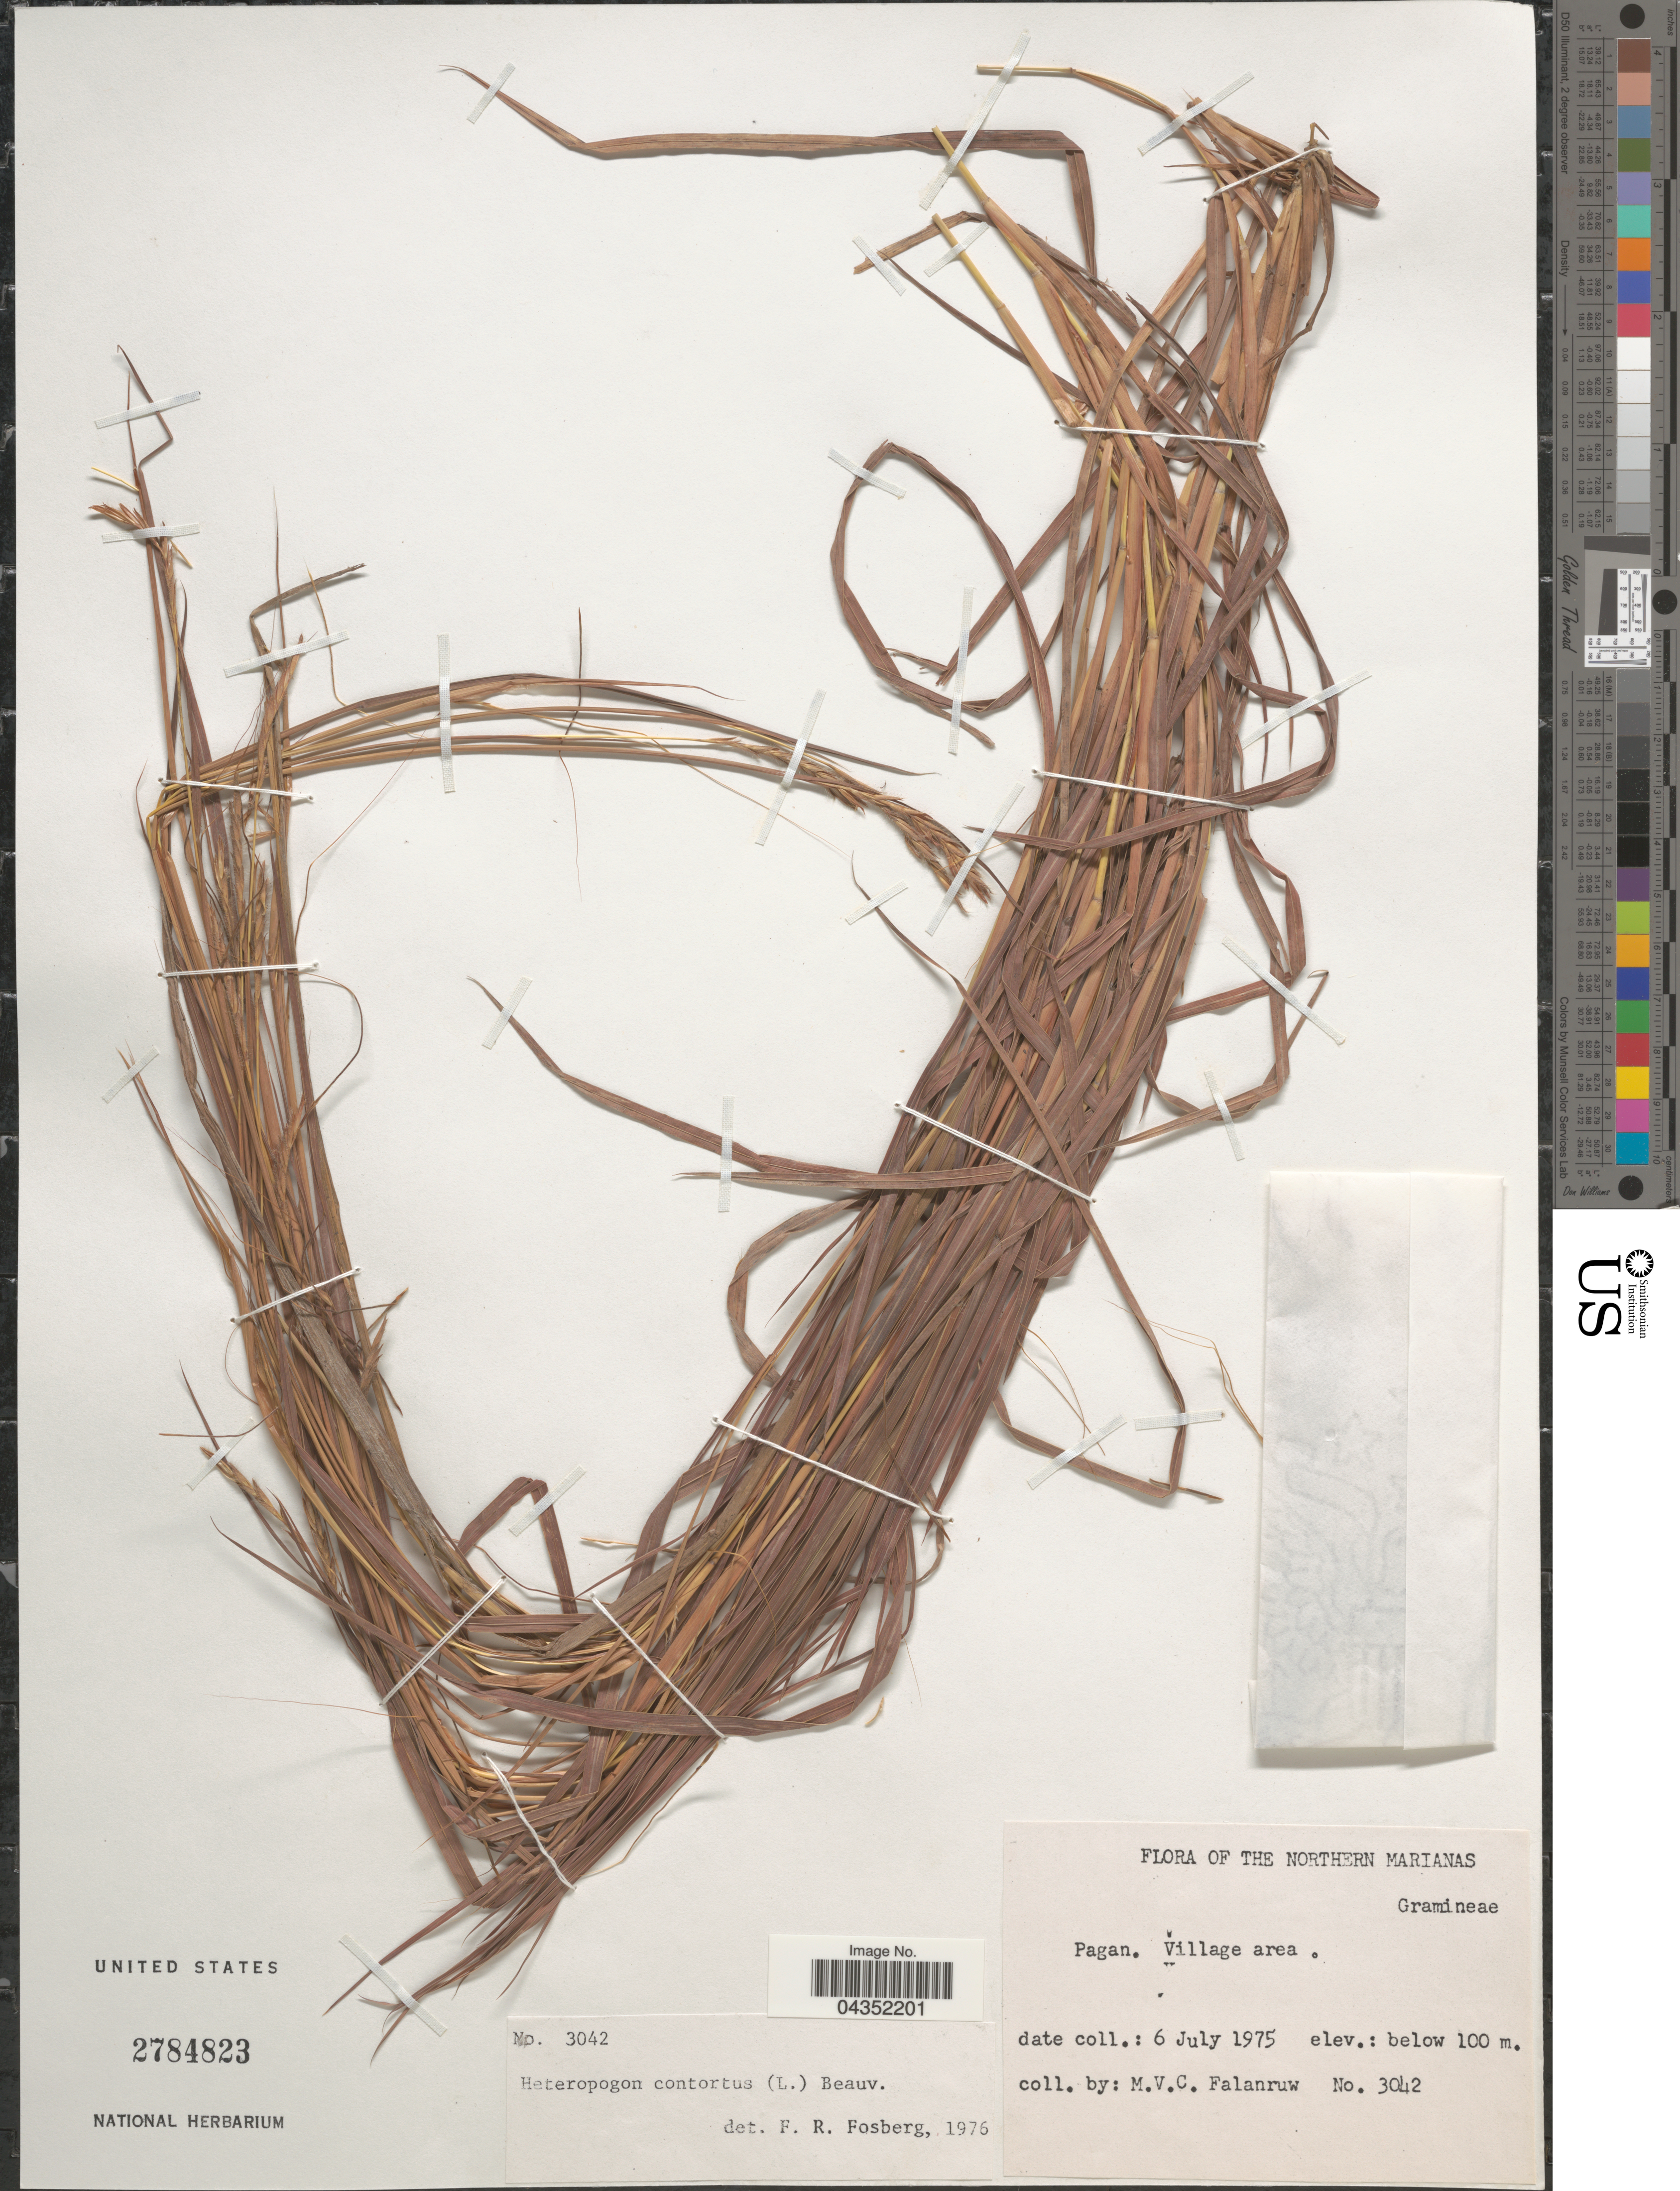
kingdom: Plantae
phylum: Tracheophyta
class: Liliopsida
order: Poales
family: Poaceae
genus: Heteropogon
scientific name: Heteropogon contortus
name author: (L.) P. Beauv. ex Roem. & Schult.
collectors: M. V. Falanruw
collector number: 3042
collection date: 1975-07-06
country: Northern Mariana Islands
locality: The Northern Marianas. Pagan. Village area.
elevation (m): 100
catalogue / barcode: US 2784823